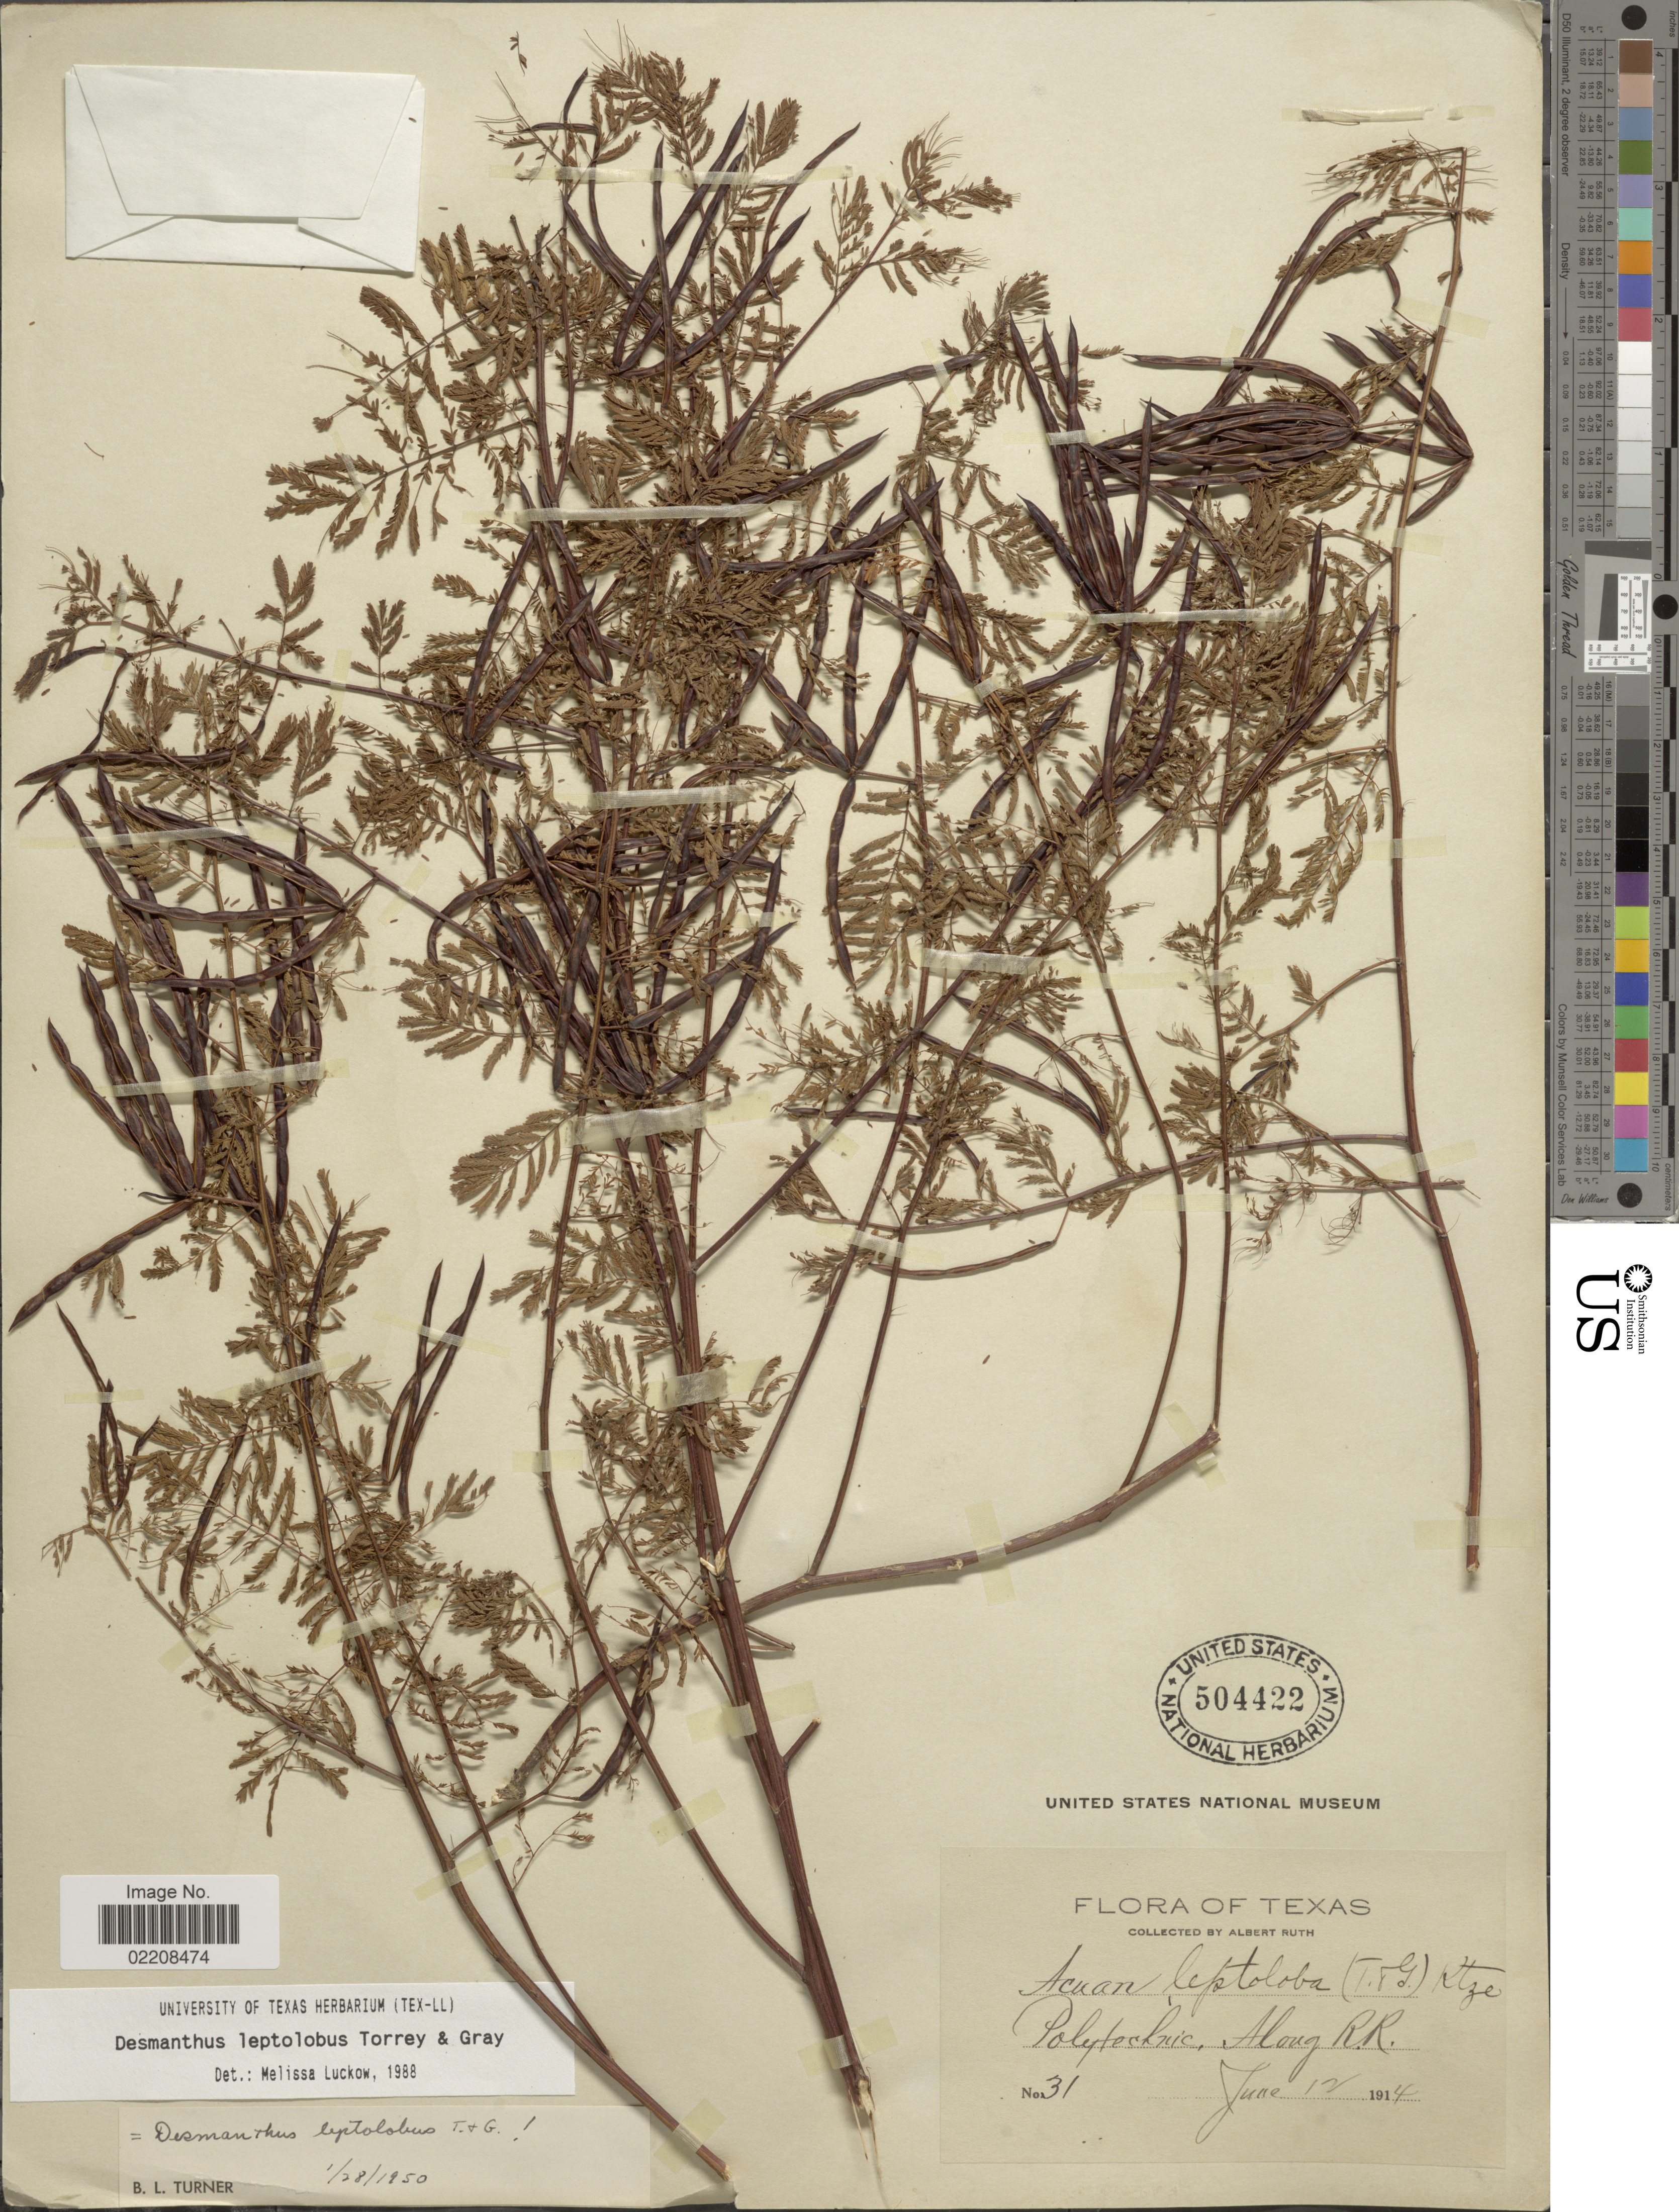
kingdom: Plantae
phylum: Tracheophyta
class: Magnoliopsida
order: Fabales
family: Fabaceae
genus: Desmanthus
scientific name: Desmanthus leptolobus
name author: Torr. & A. Gray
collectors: A. Ruth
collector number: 31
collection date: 1914-06-12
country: United States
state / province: Texas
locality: Polytechnic, Along R.R.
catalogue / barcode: US 504422